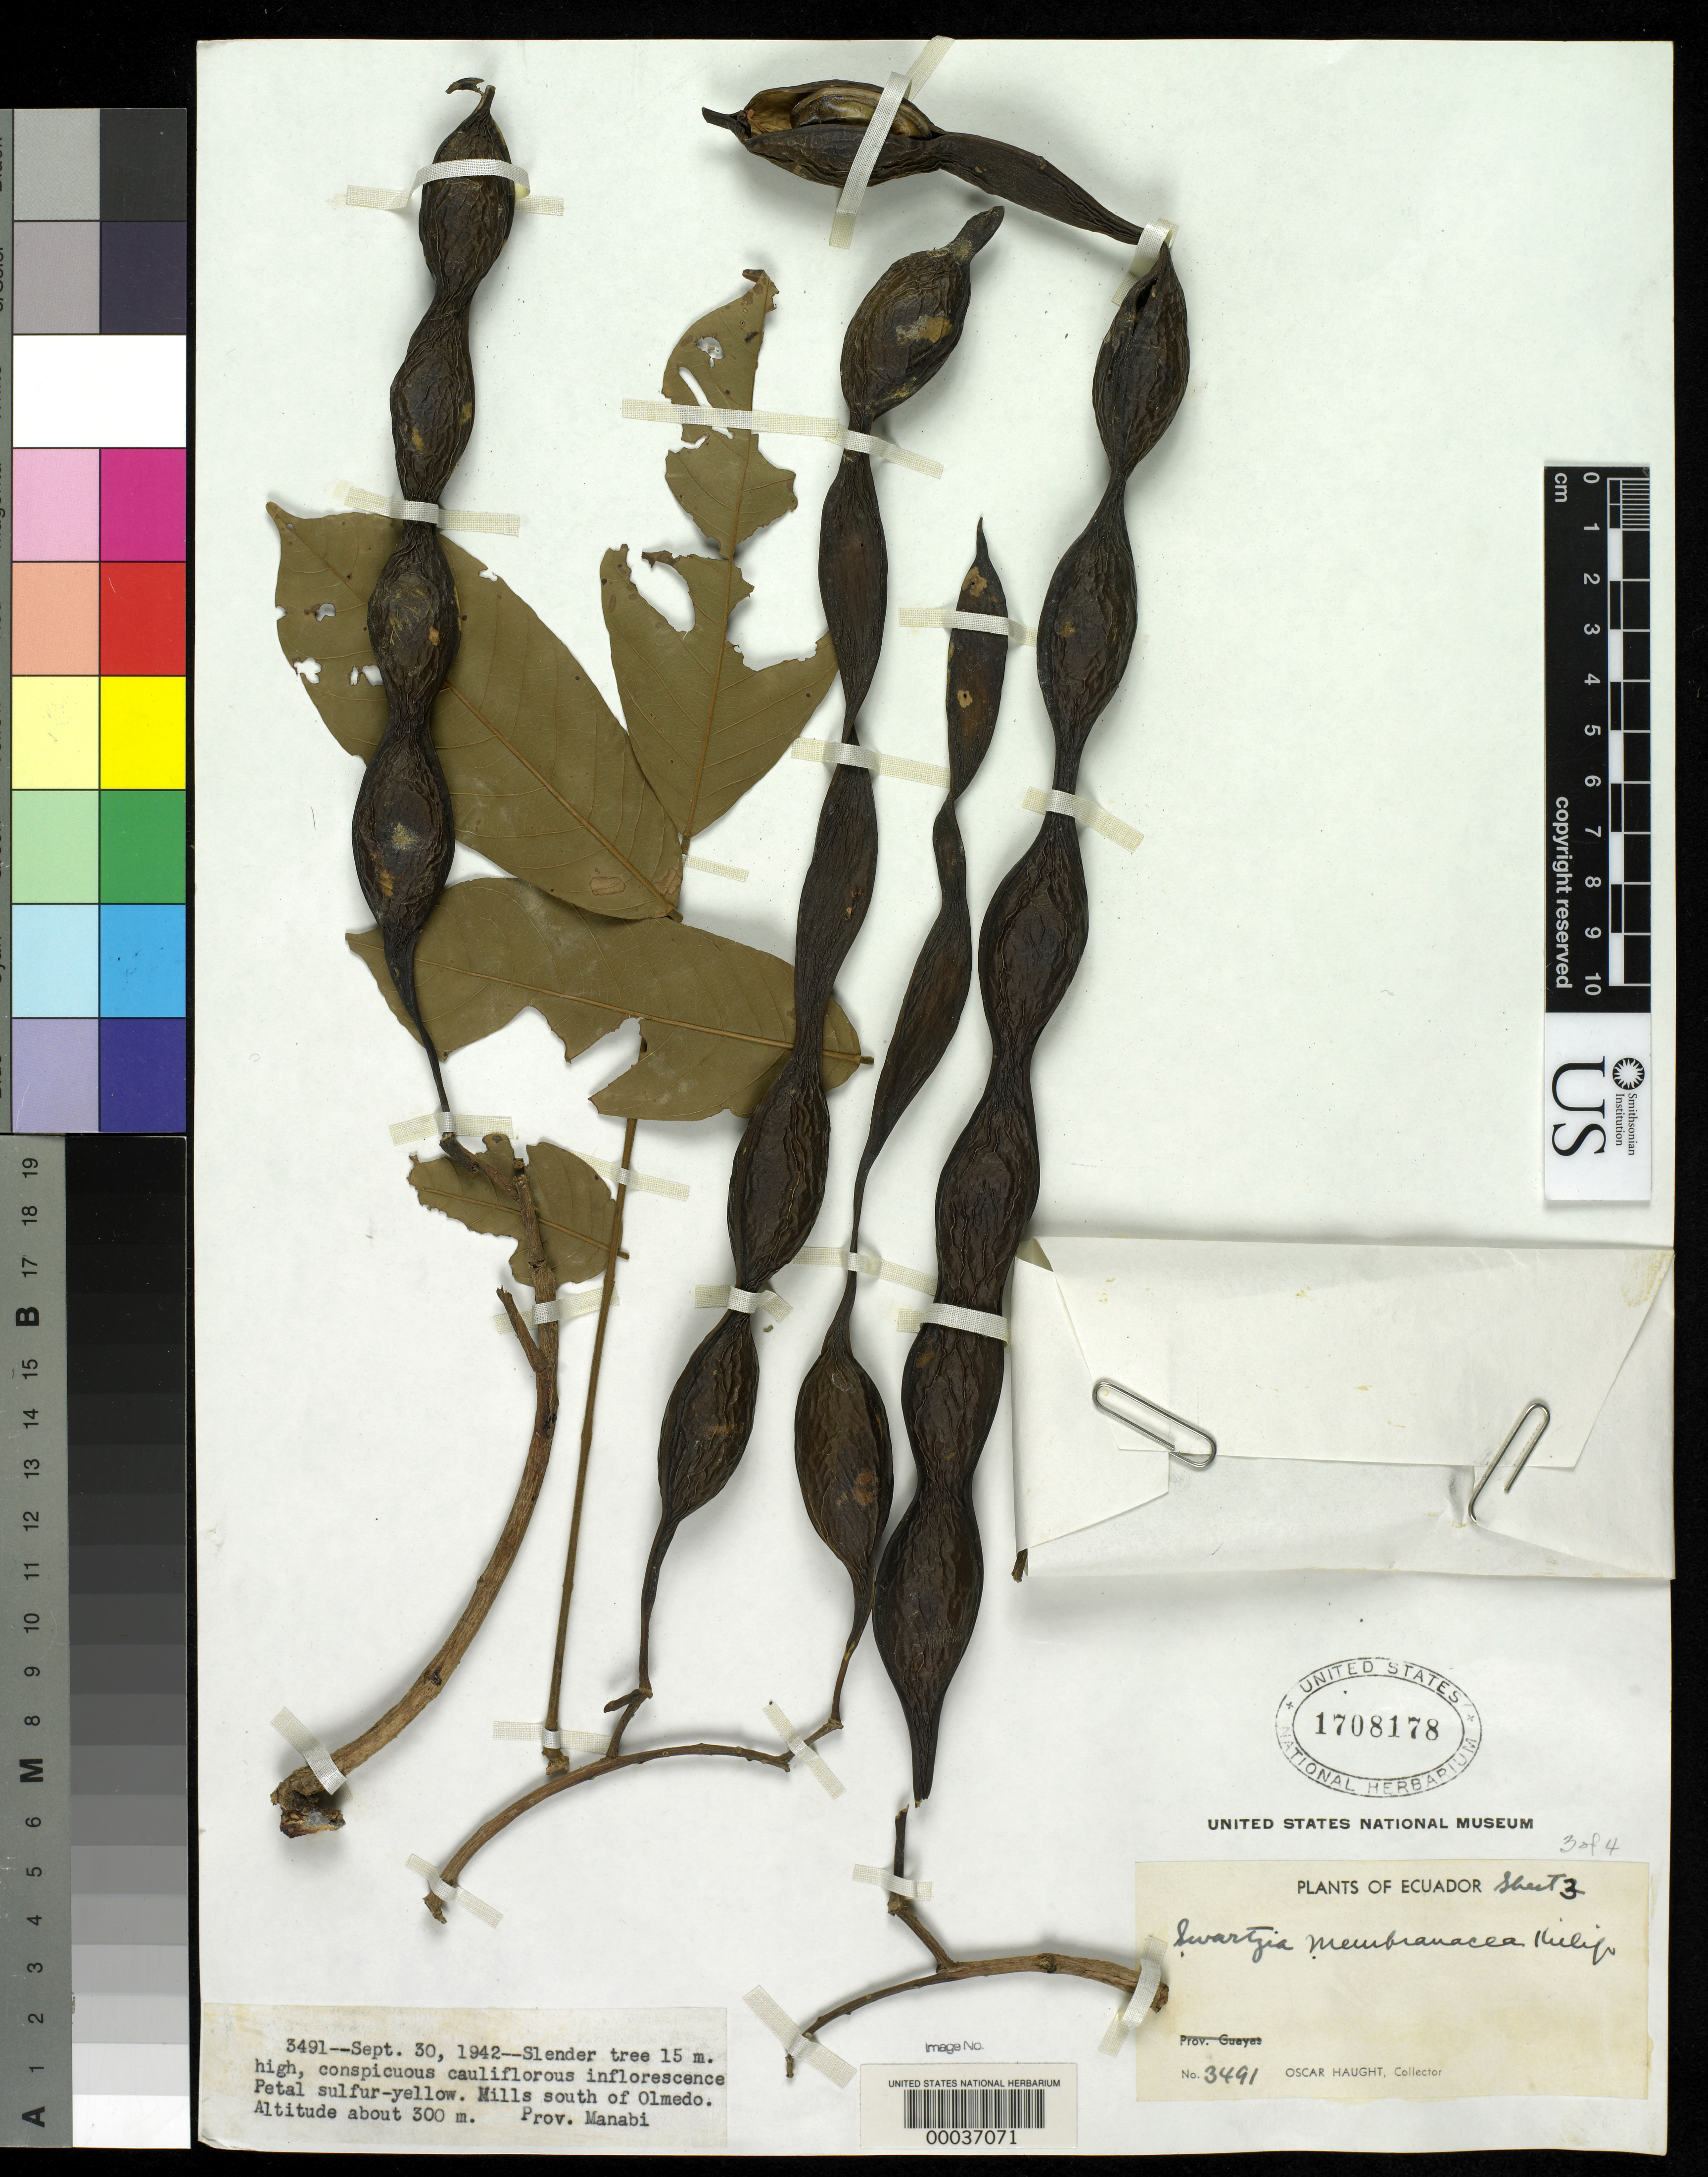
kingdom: Plantae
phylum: Tracheophyta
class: Magnoliopsida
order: Fabales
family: Fabaceae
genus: Swartzia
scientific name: Swartzia haughtii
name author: R.S. Cowan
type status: Holotype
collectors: O. L. Haught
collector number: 3491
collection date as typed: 30 Sep 1942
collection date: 1942-09-30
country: Ecuador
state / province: Manabí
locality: Hills S of Olmedo.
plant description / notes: Only US sheet 1708176 is annotated and cited as the holotype, but other sheets of this collection with consecutive sheet numbers are marked as sheets 2, 3 and 4.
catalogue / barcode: US 1708178